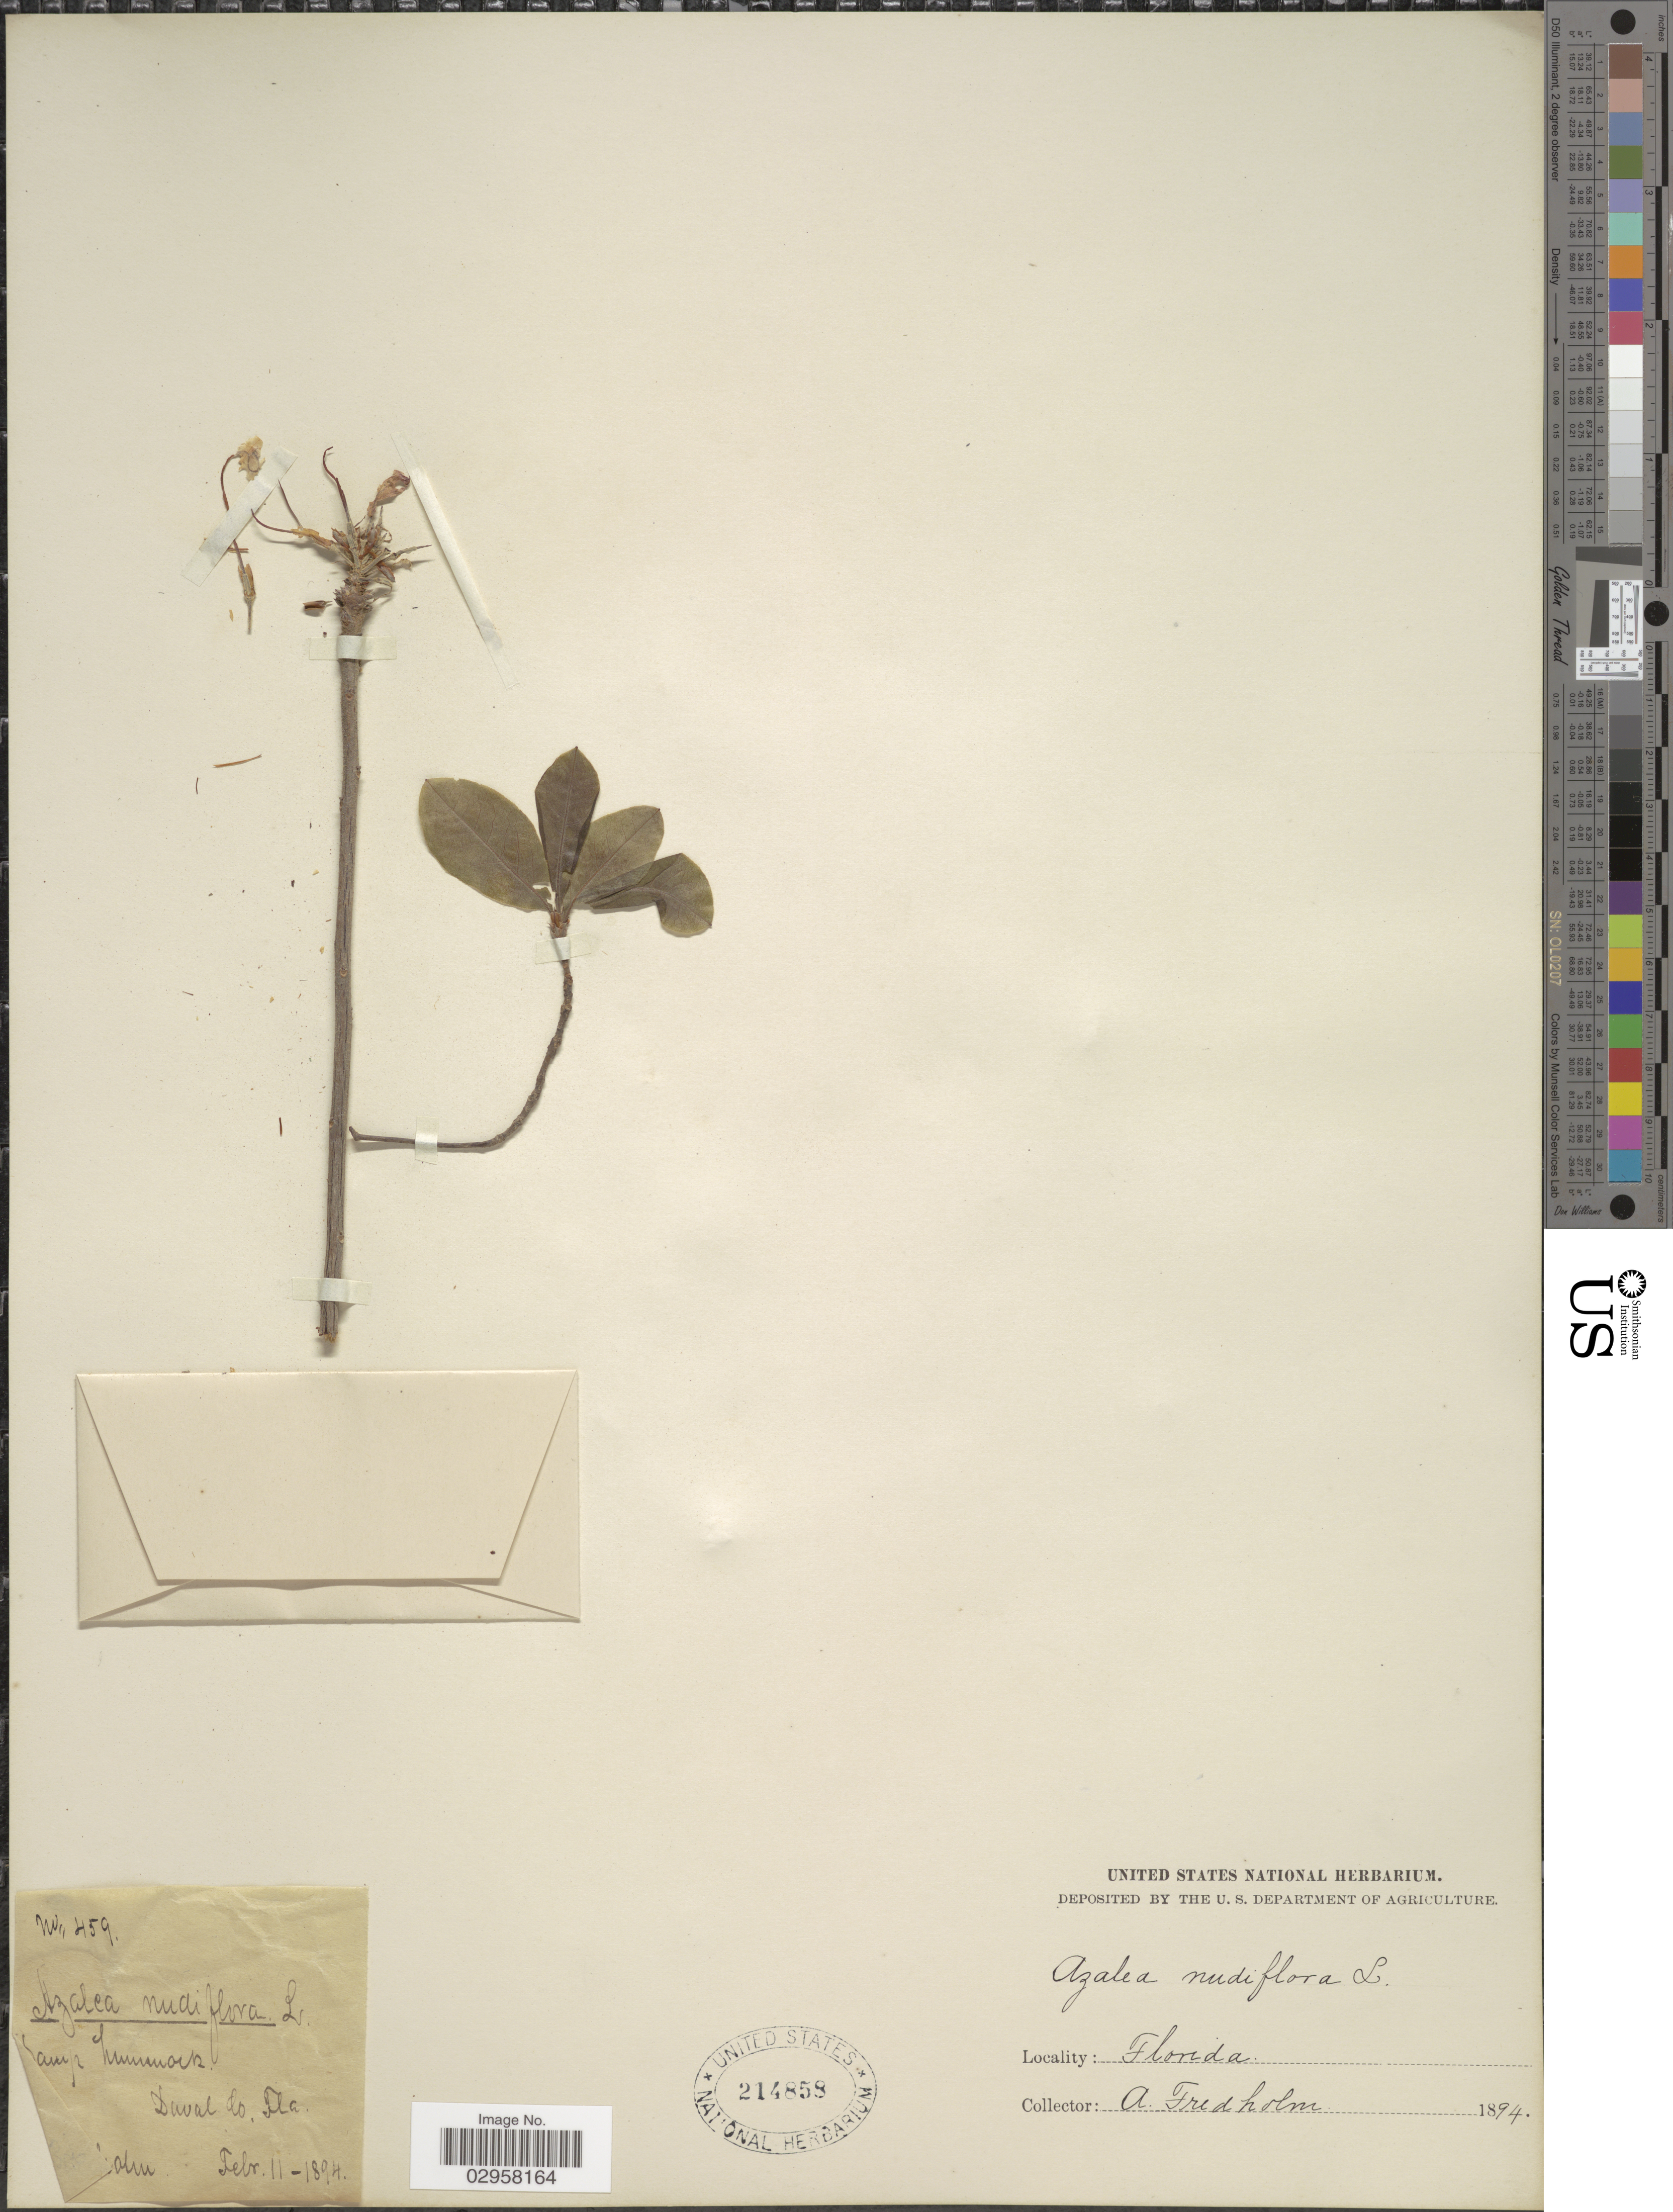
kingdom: Plantae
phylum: Tracheophyta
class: Magnoliopsida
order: Ericales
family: Ericaceae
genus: Rhododendron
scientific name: Rhododendron canescens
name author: (Michx.) Sweet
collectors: A. Fredholm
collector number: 459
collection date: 1894-02-11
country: United States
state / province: Florida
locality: Damp hammock. Duval Co.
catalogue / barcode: US 214858